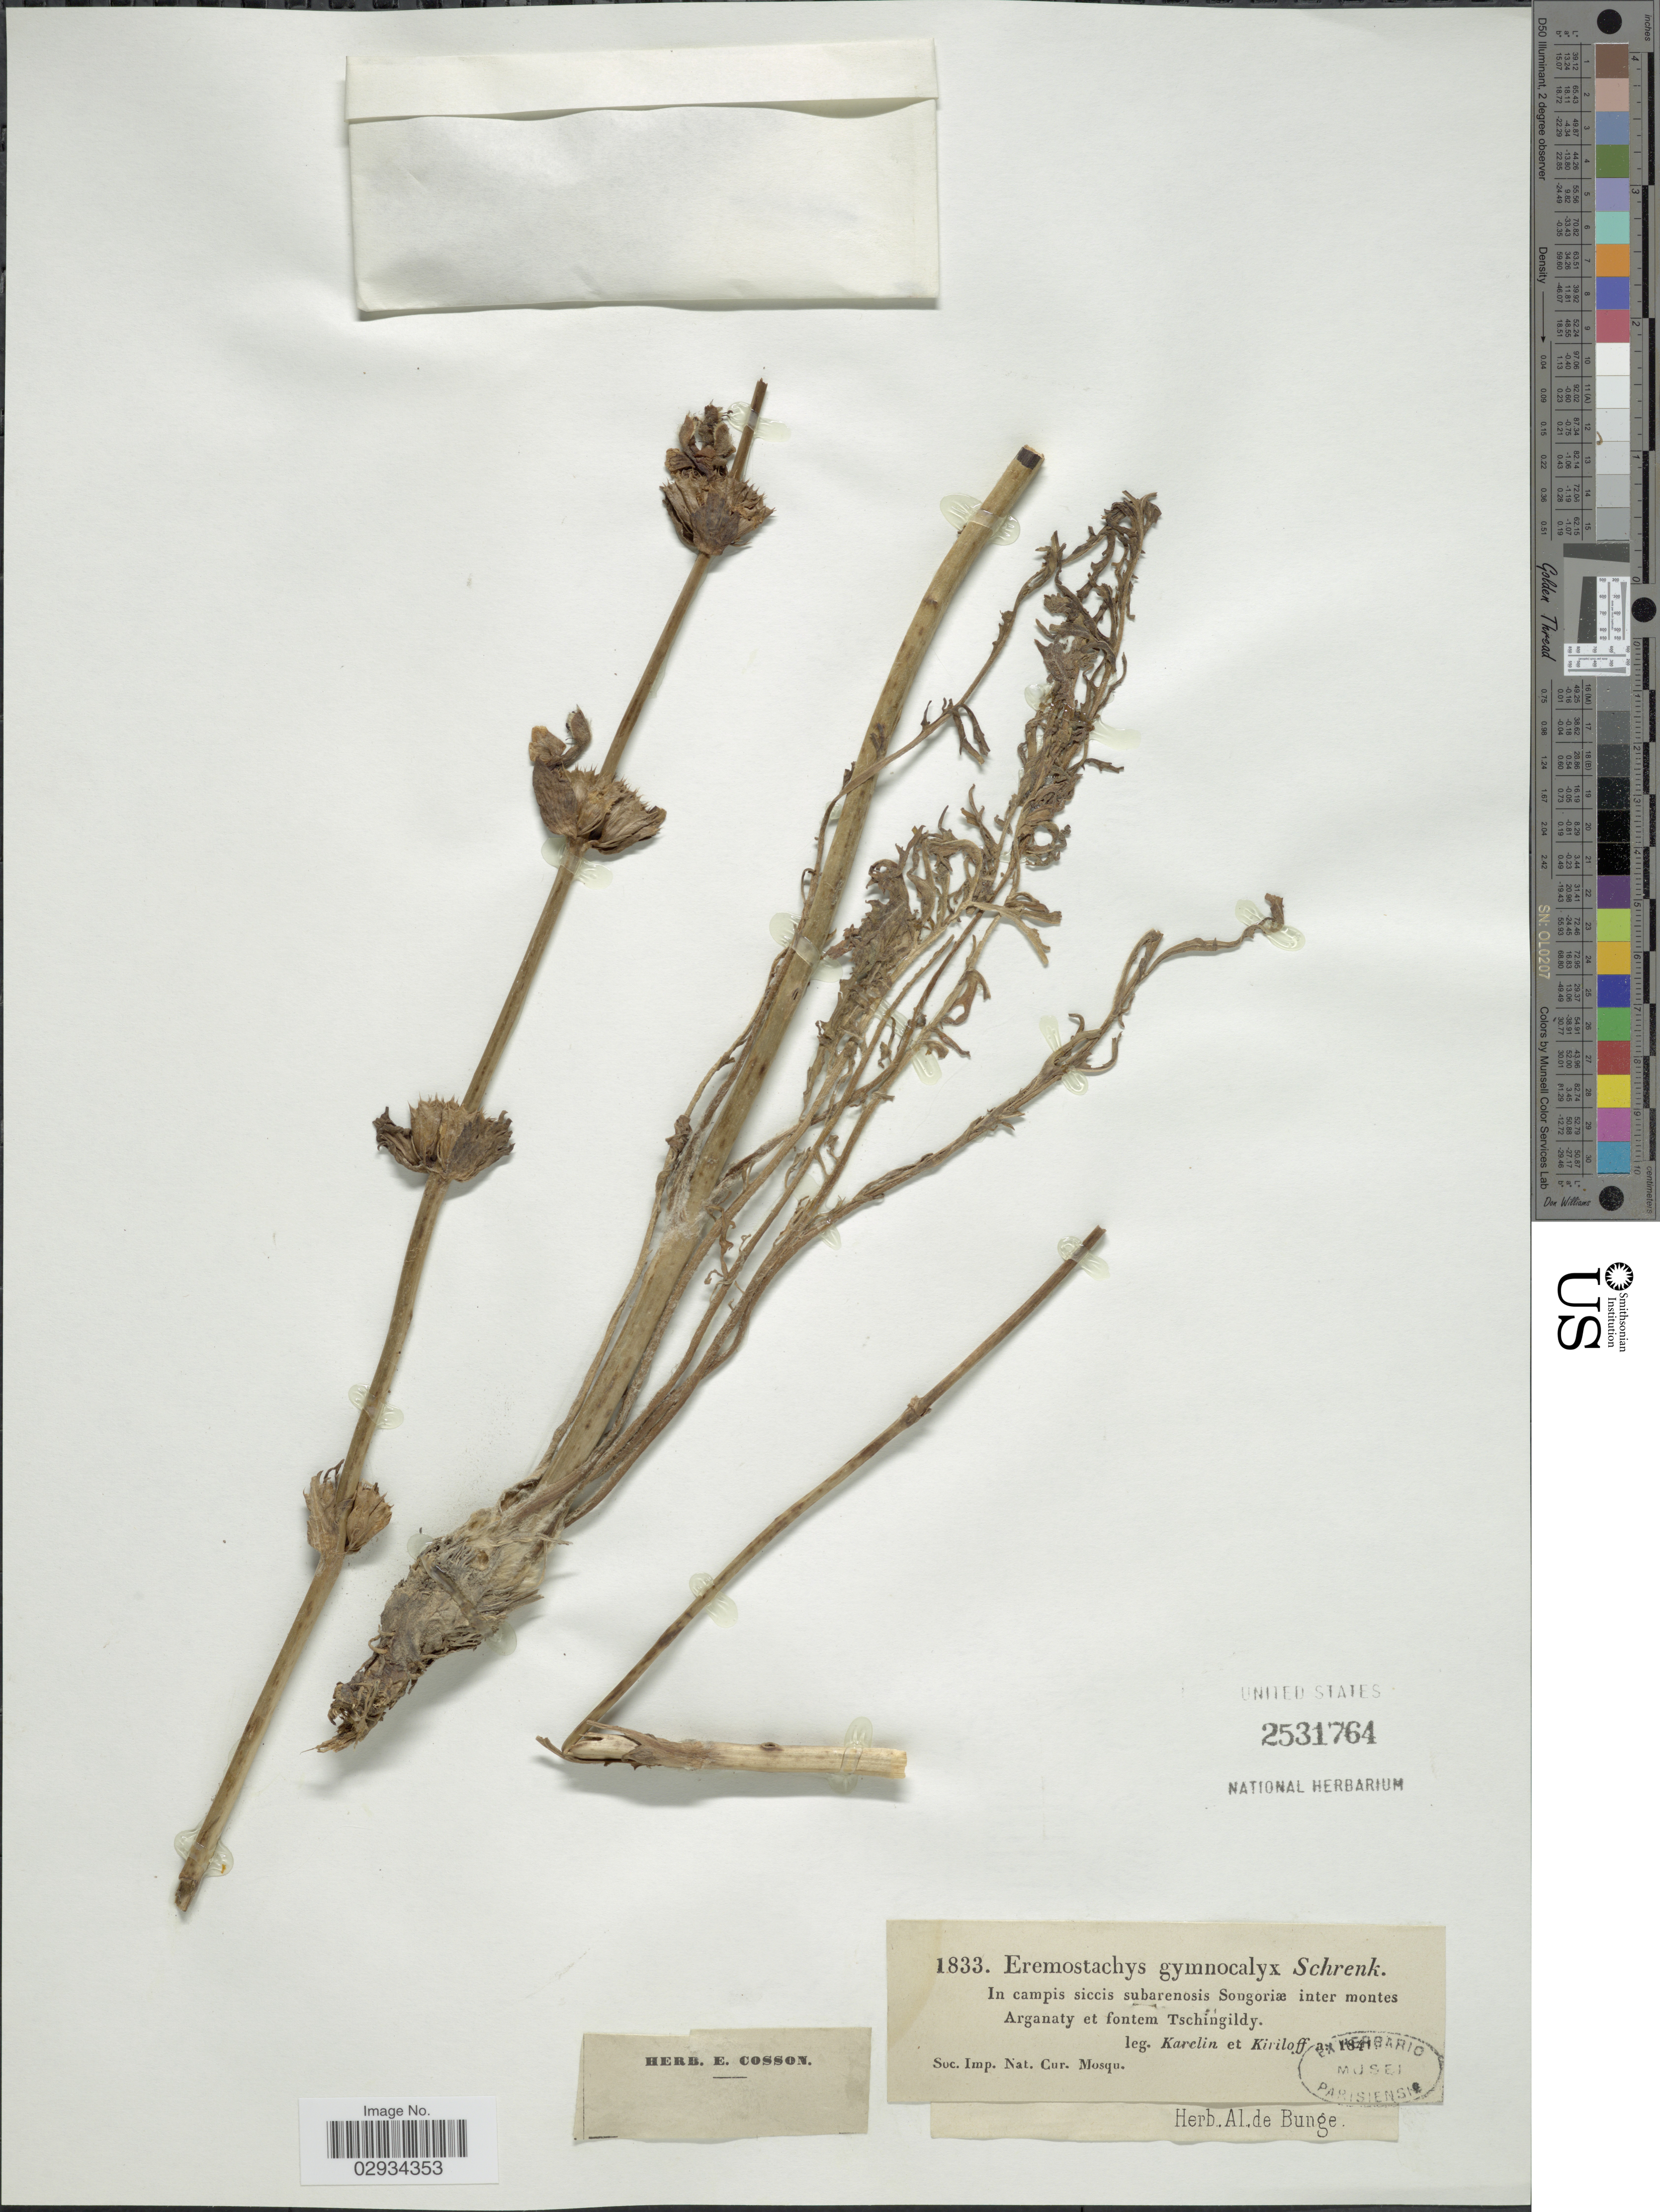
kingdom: Plantae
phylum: Tracheophyta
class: Magnoliopsida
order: Lamiales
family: Lamiaceae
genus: Eremostachys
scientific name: Eremostachys gymnocalyx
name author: Schrenk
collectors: Karelin & Kiriloff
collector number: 1833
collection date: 1841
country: Kazakhstan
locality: In campis siccis subarenosis Songoriæ inter montes Arganaty et fontem Tschingildy.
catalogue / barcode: US 2531764